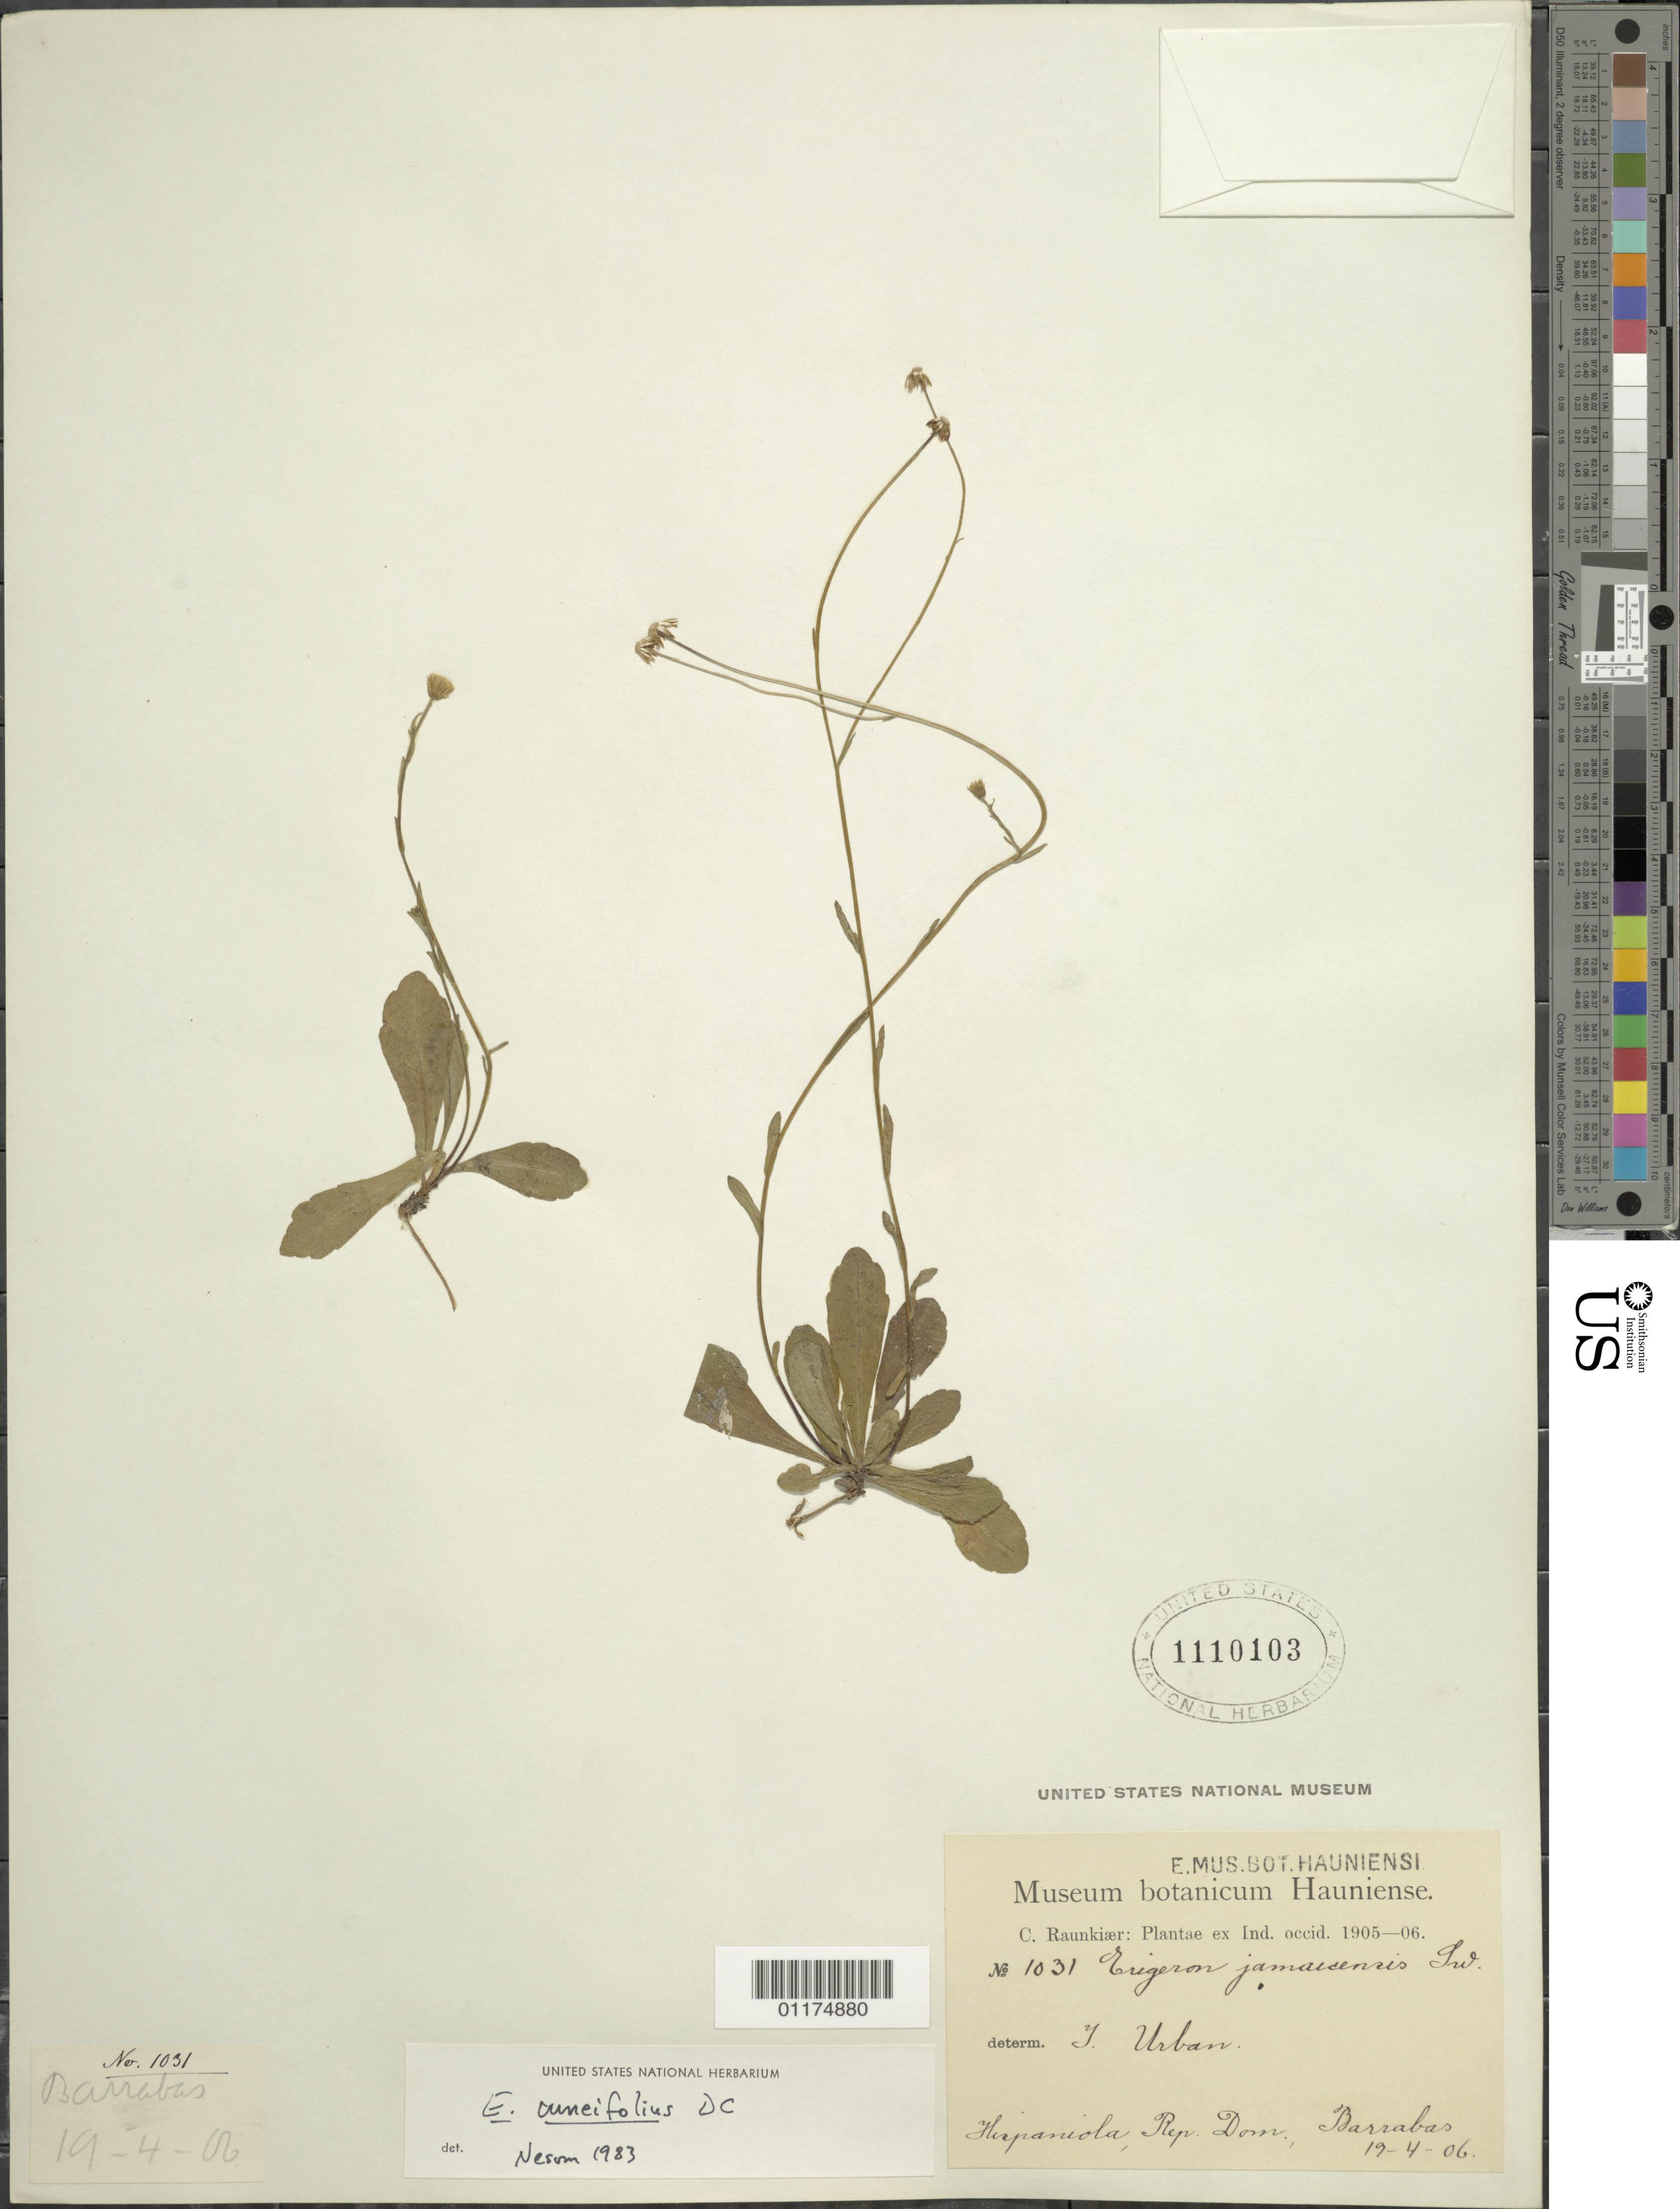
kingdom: Plantae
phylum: Tracheophyta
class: Magnoliopsida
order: Asterales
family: Asteraceae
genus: Erigeron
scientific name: Erigeron cuneifolius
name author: DC.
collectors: C. C. Raunkiaer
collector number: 1031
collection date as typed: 19 Apr 1906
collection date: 1906-04-19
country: Dominican Republic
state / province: Puerto Plata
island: Hispaniola I.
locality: Barrabas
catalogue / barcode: US 1110103